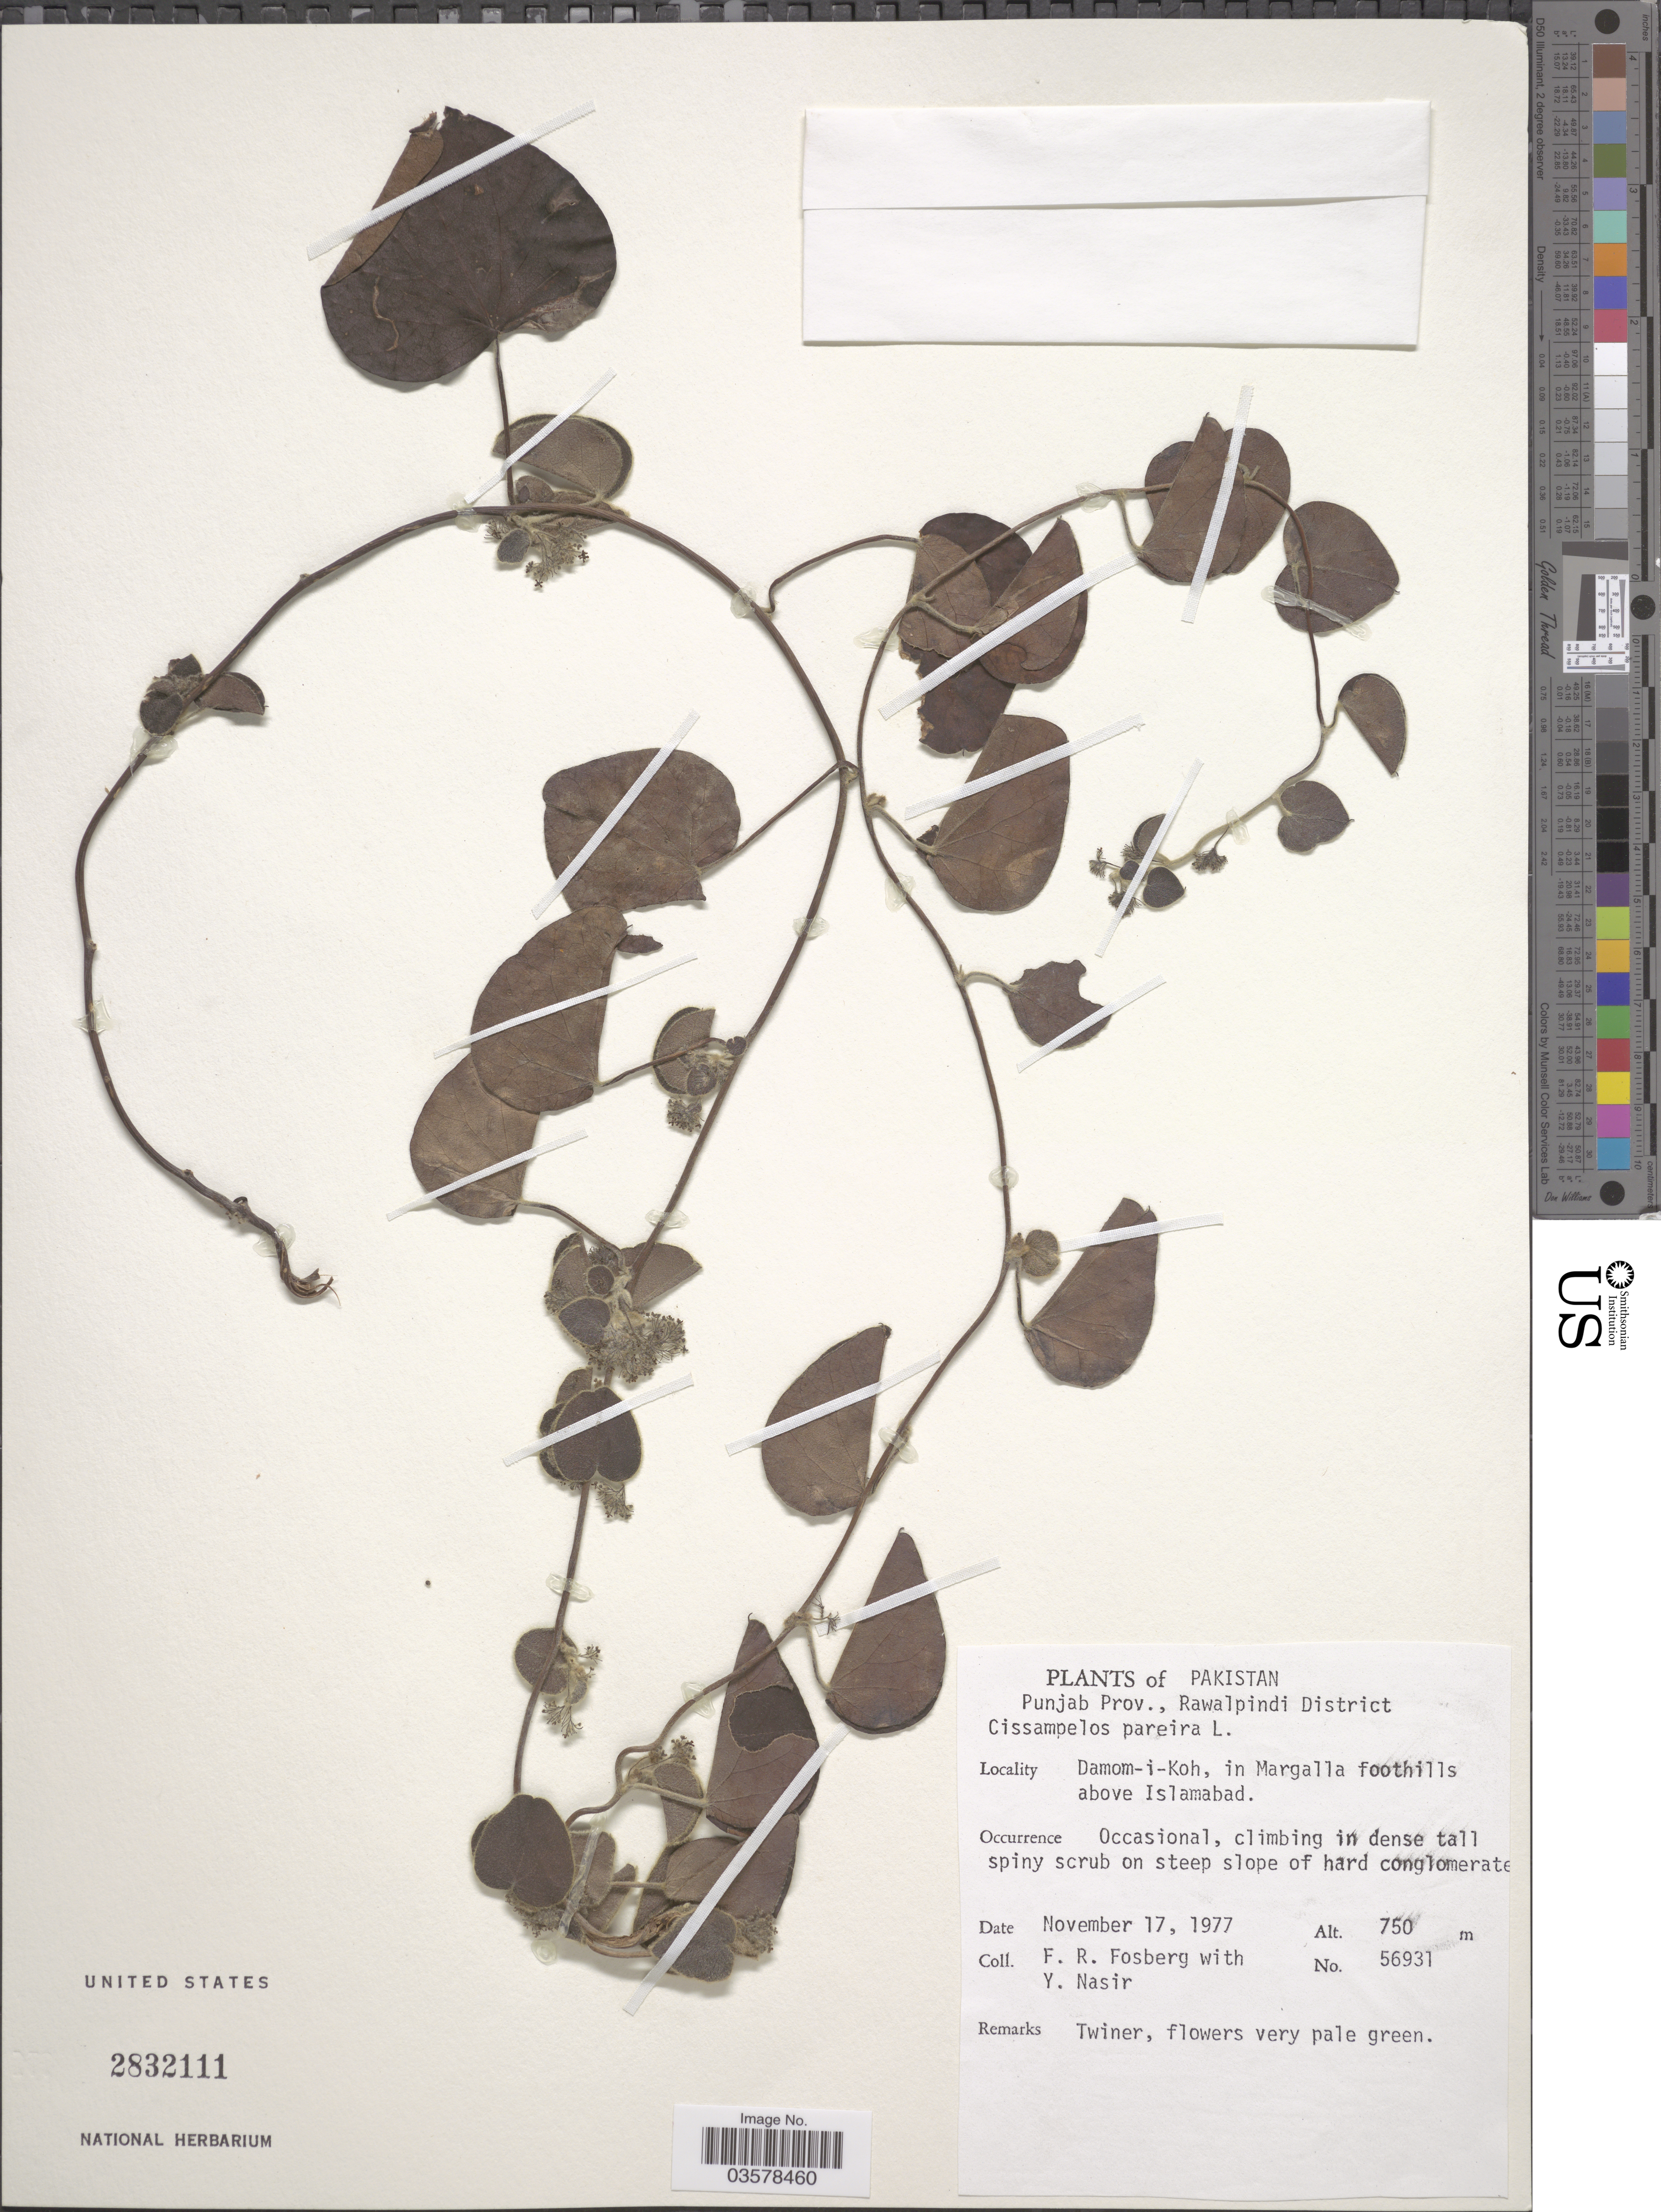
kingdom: Plantae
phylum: Tracheophyta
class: Magnoliopsida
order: Ranunculales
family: Menispermaceae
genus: Cissampelos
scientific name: Cissampelos pareira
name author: L.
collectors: F. R. Fosberg & Y. Nasir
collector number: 56931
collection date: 1977-11-17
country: Pakistan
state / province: Punjab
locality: Punjab Prov., Rawalpindi District. Damom-i-Koh, in Margalla foothills above Islamabad.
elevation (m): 750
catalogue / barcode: US 2832111